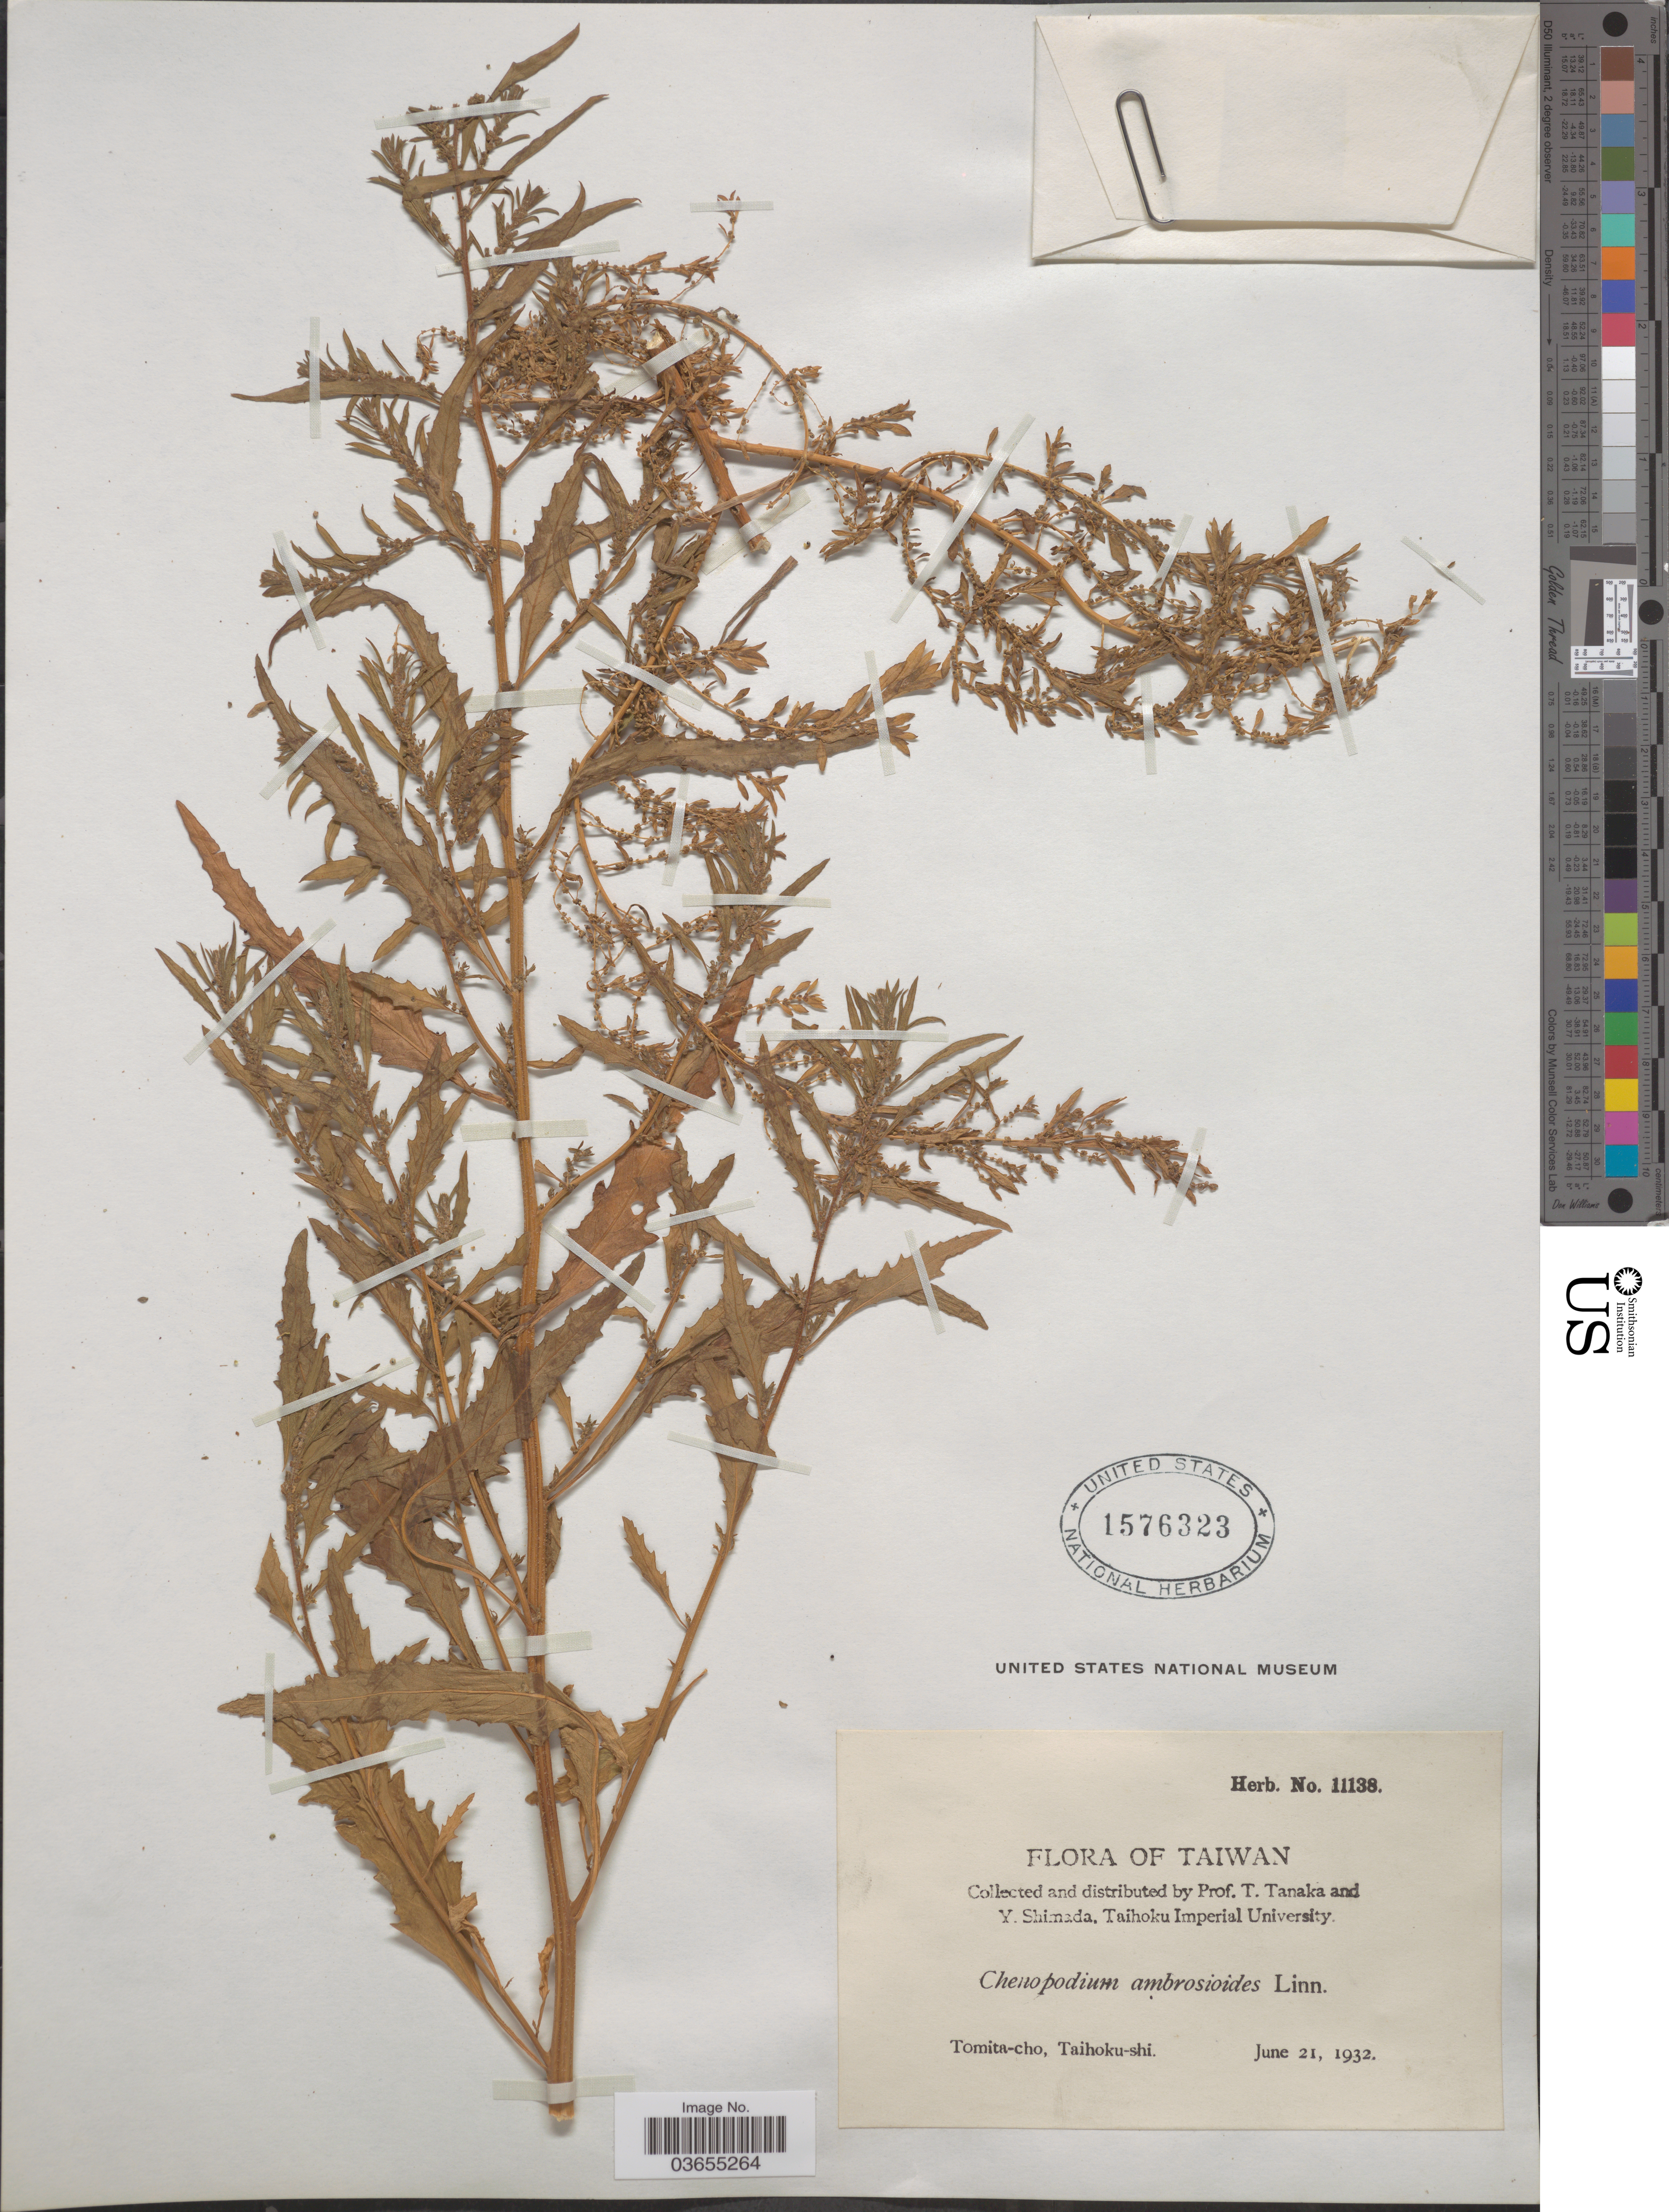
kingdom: Plantae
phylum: Tracheophyta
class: Magnoliopsida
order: Caryophyllales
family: Amaranthaceae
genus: Chenopodium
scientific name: Chenopodium ambrosioides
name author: L.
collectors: T. Tanaka & Y. Shimada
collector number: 11138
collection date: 1932-06-21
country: Taiwan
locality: Tomita-cho, Taihoku-shi.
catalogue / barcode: US 1576323